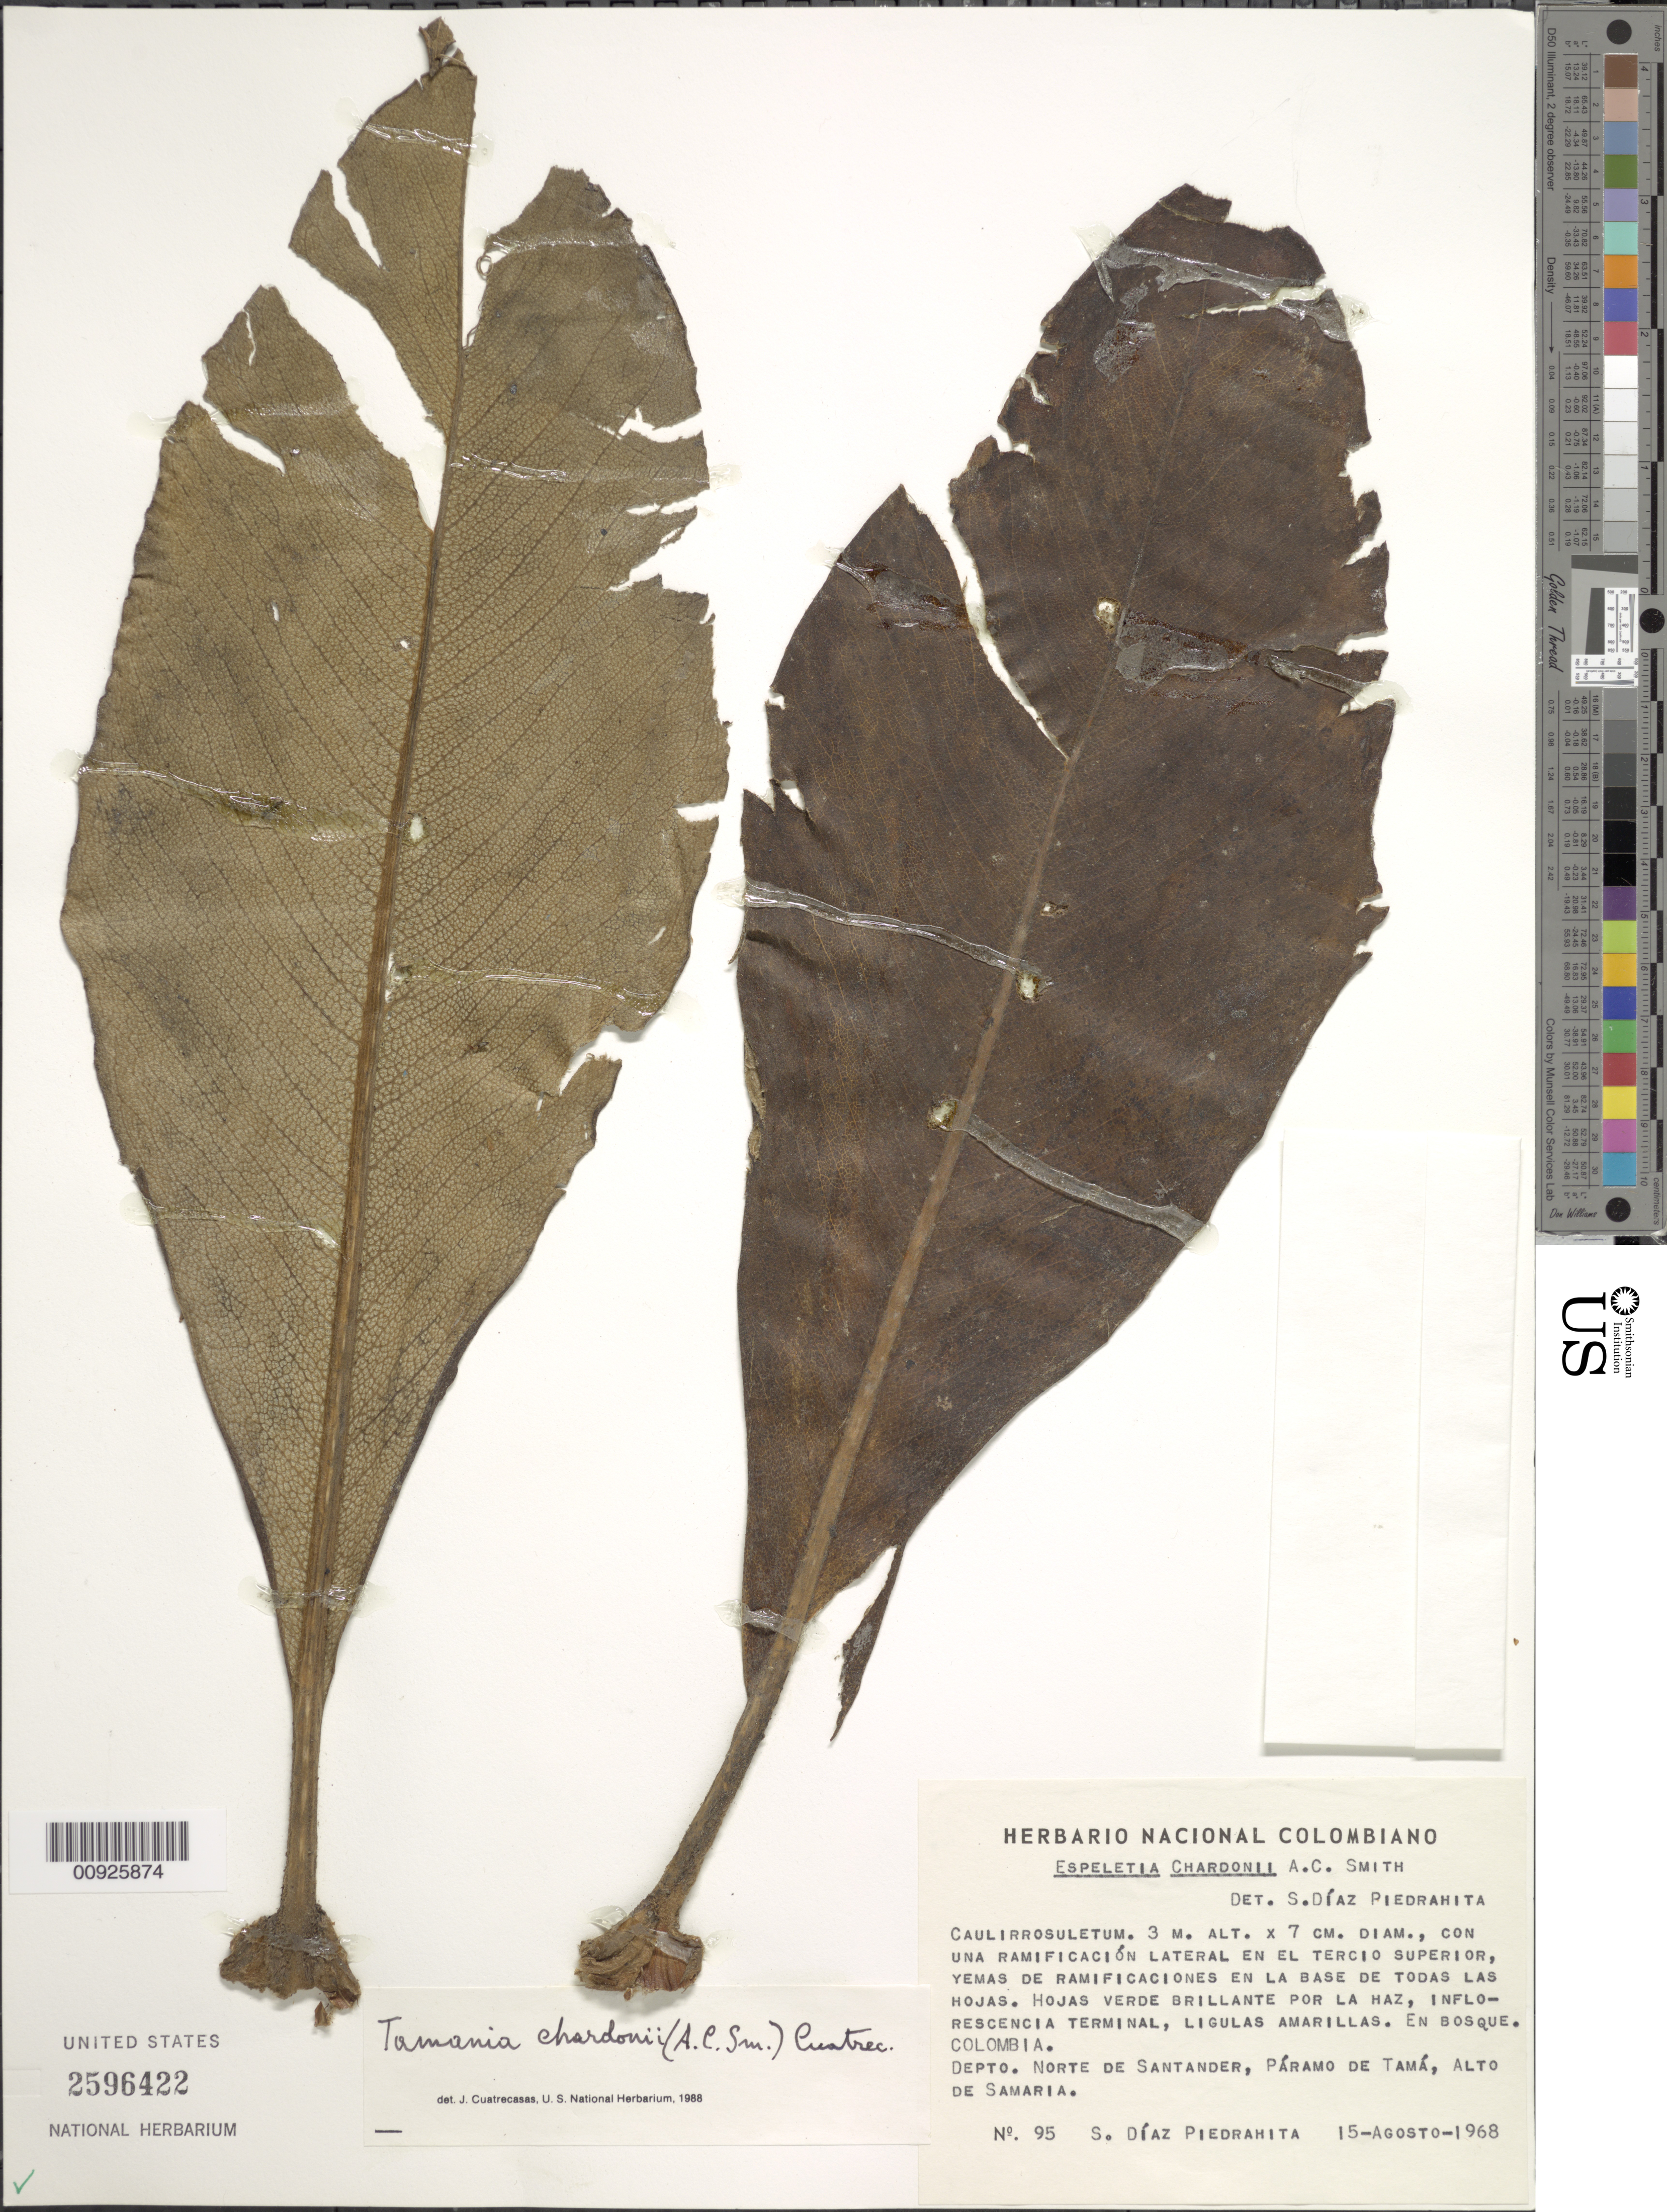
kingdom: Plantae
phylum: Tracheophyta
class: Magnoliopsida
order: Asterales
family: Asteraceae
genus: Tamania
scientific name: Tamania chardonii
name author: (A.C. Sm.) Cuatrec.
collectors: S. Díaz Píedrahíta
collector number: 95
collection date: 1968-08-15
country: Colombia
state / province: Norte de Santander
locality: Alto de Samaria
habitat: Bosque andino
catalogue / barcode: US 2596422